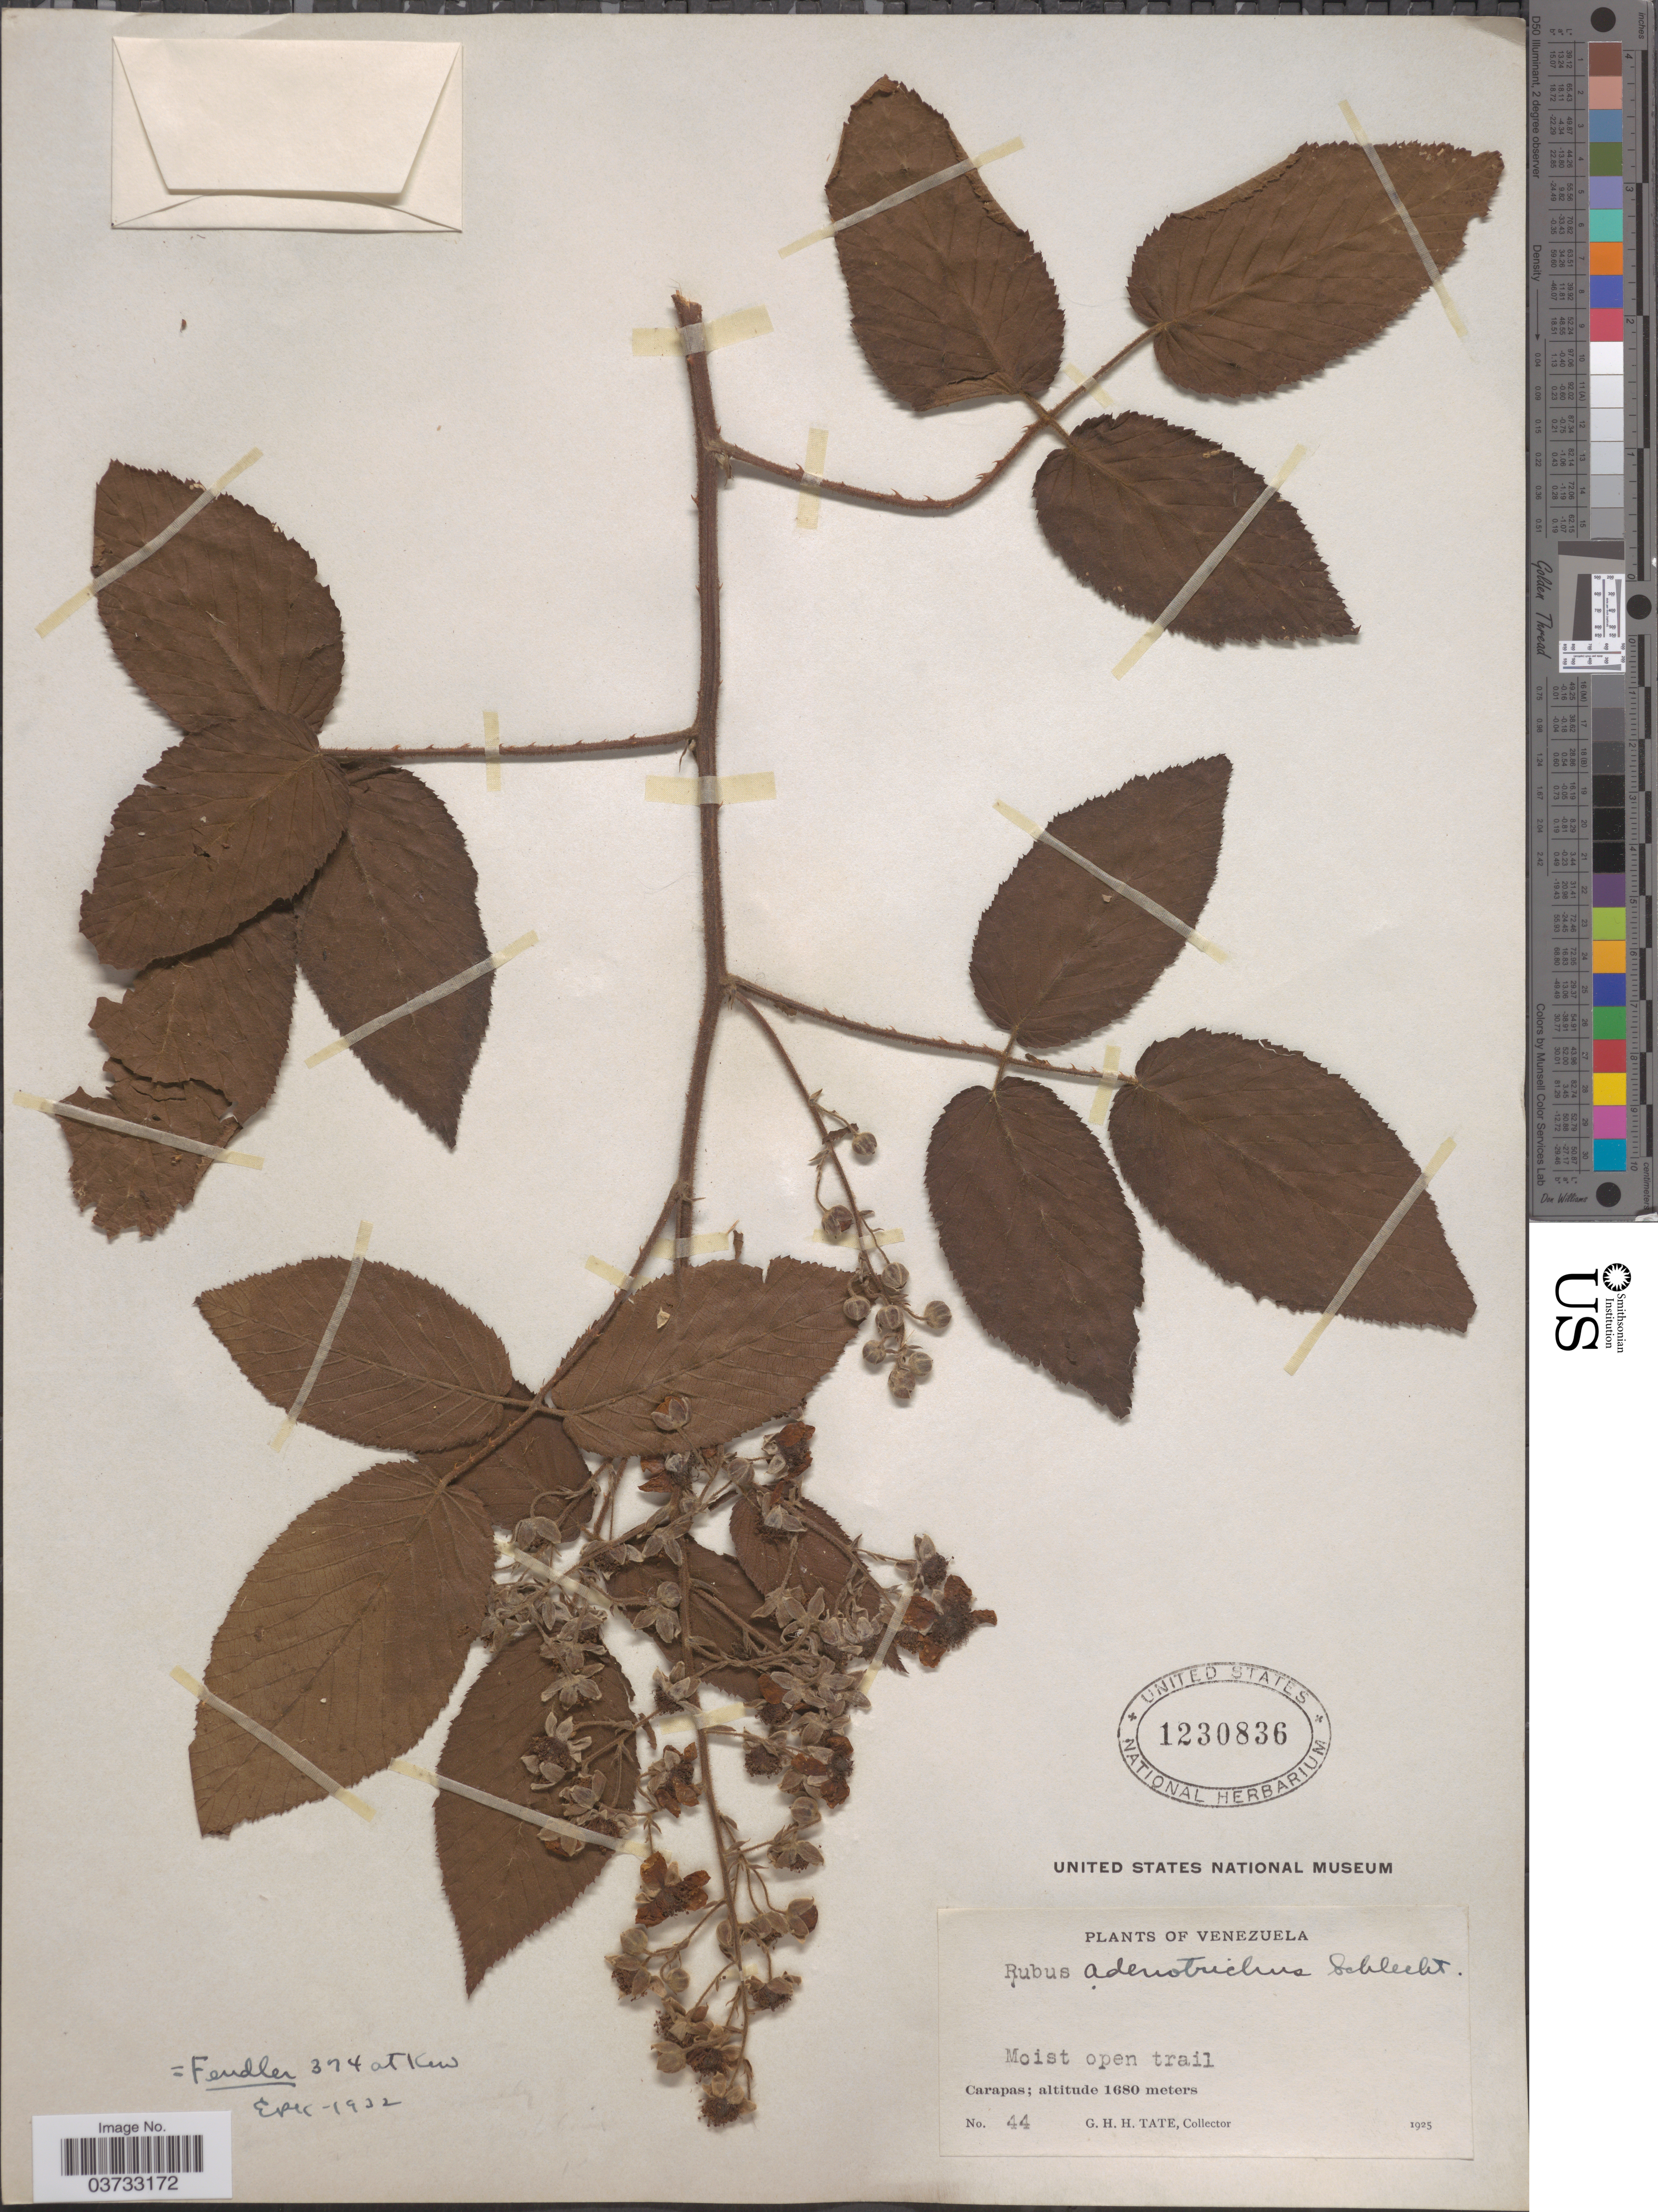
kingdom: Plantae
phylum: Tracheophyta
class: Magnoliopsida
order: Rosales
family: Rosaceae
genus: Rubus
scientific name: Rubus adenotrichos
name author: Schltdl.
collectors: G. H. H.Tate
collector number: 44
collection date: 1925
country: Venezuela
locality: Carapas.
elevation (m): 1680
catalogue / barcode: US 1230836